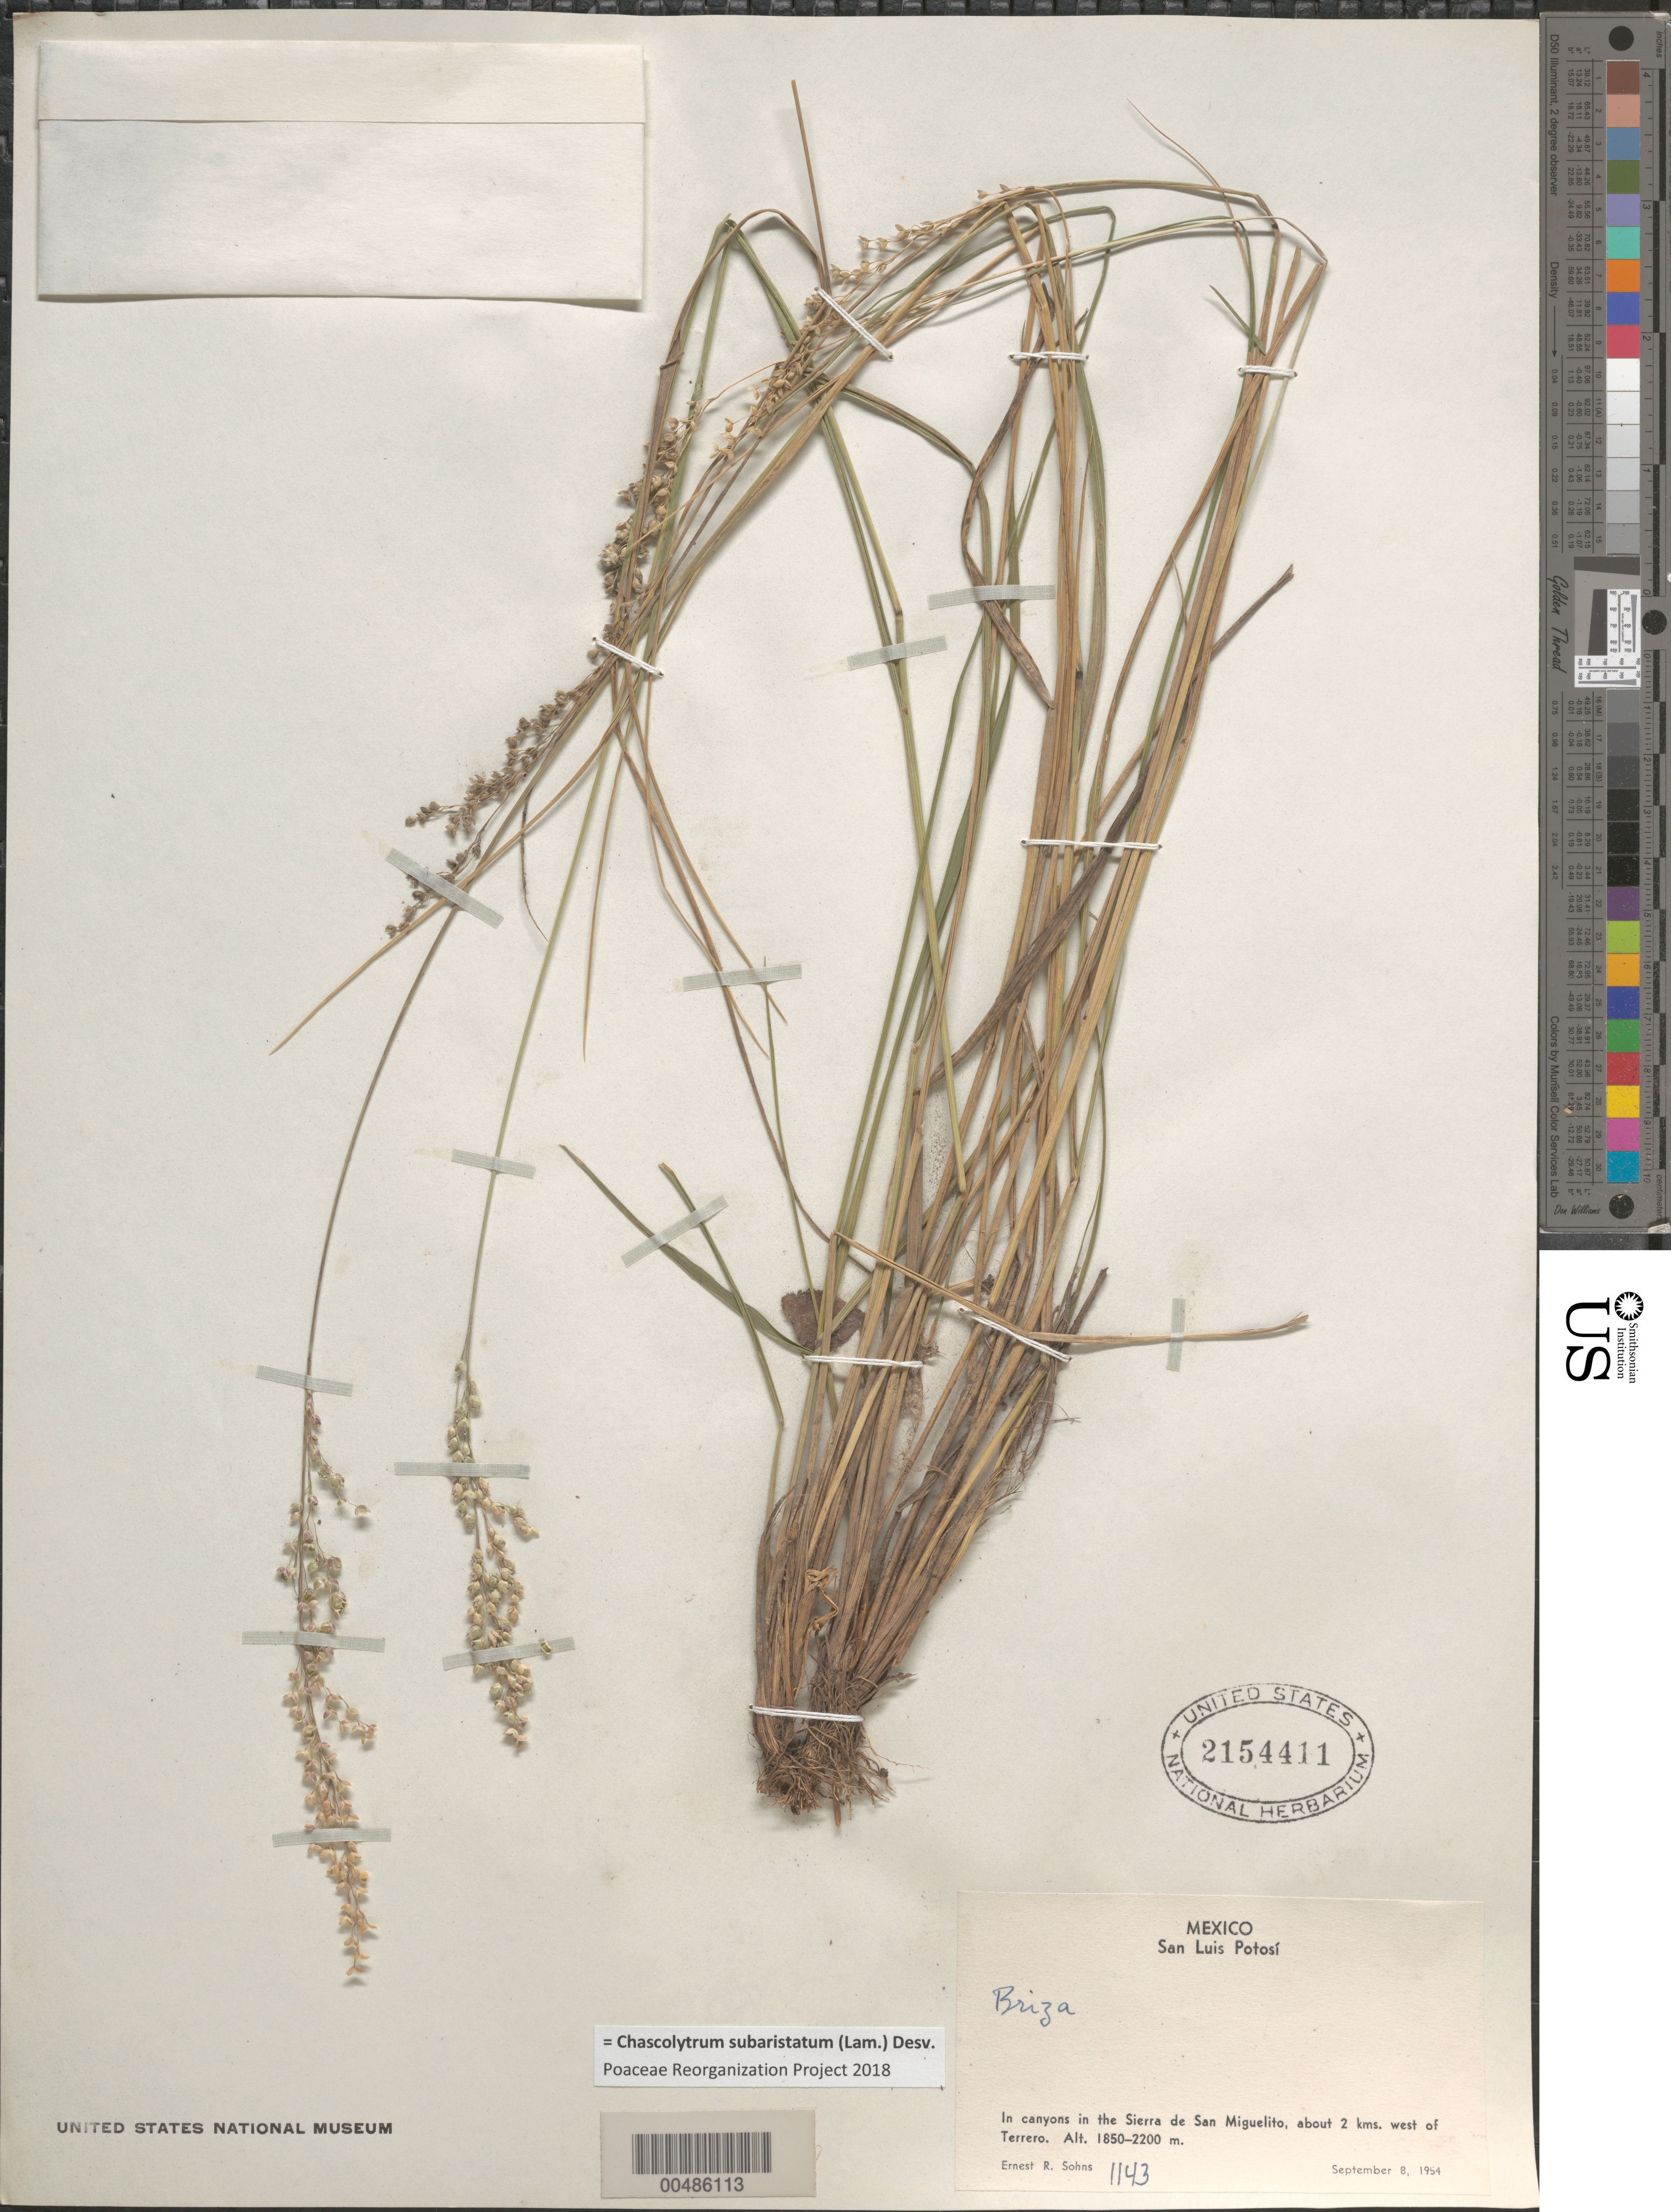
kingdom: Plantae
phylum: Tracheophyta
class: Liliopsida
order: Poales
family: Poaceae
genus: Chascolytrum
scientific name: Chascolytrum subaristatum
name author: (Lam.) Desv.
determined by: Poaceae Reorganization Project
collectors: E. R. Sohns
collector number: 1143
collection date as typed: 8 Sep 1954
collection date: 1954-09-08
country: Mexico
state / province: San Luis Potosi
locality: In the Sierra de San Miguelito, about 2 km W of Terrero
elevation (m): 1850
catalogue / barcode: US 2154411